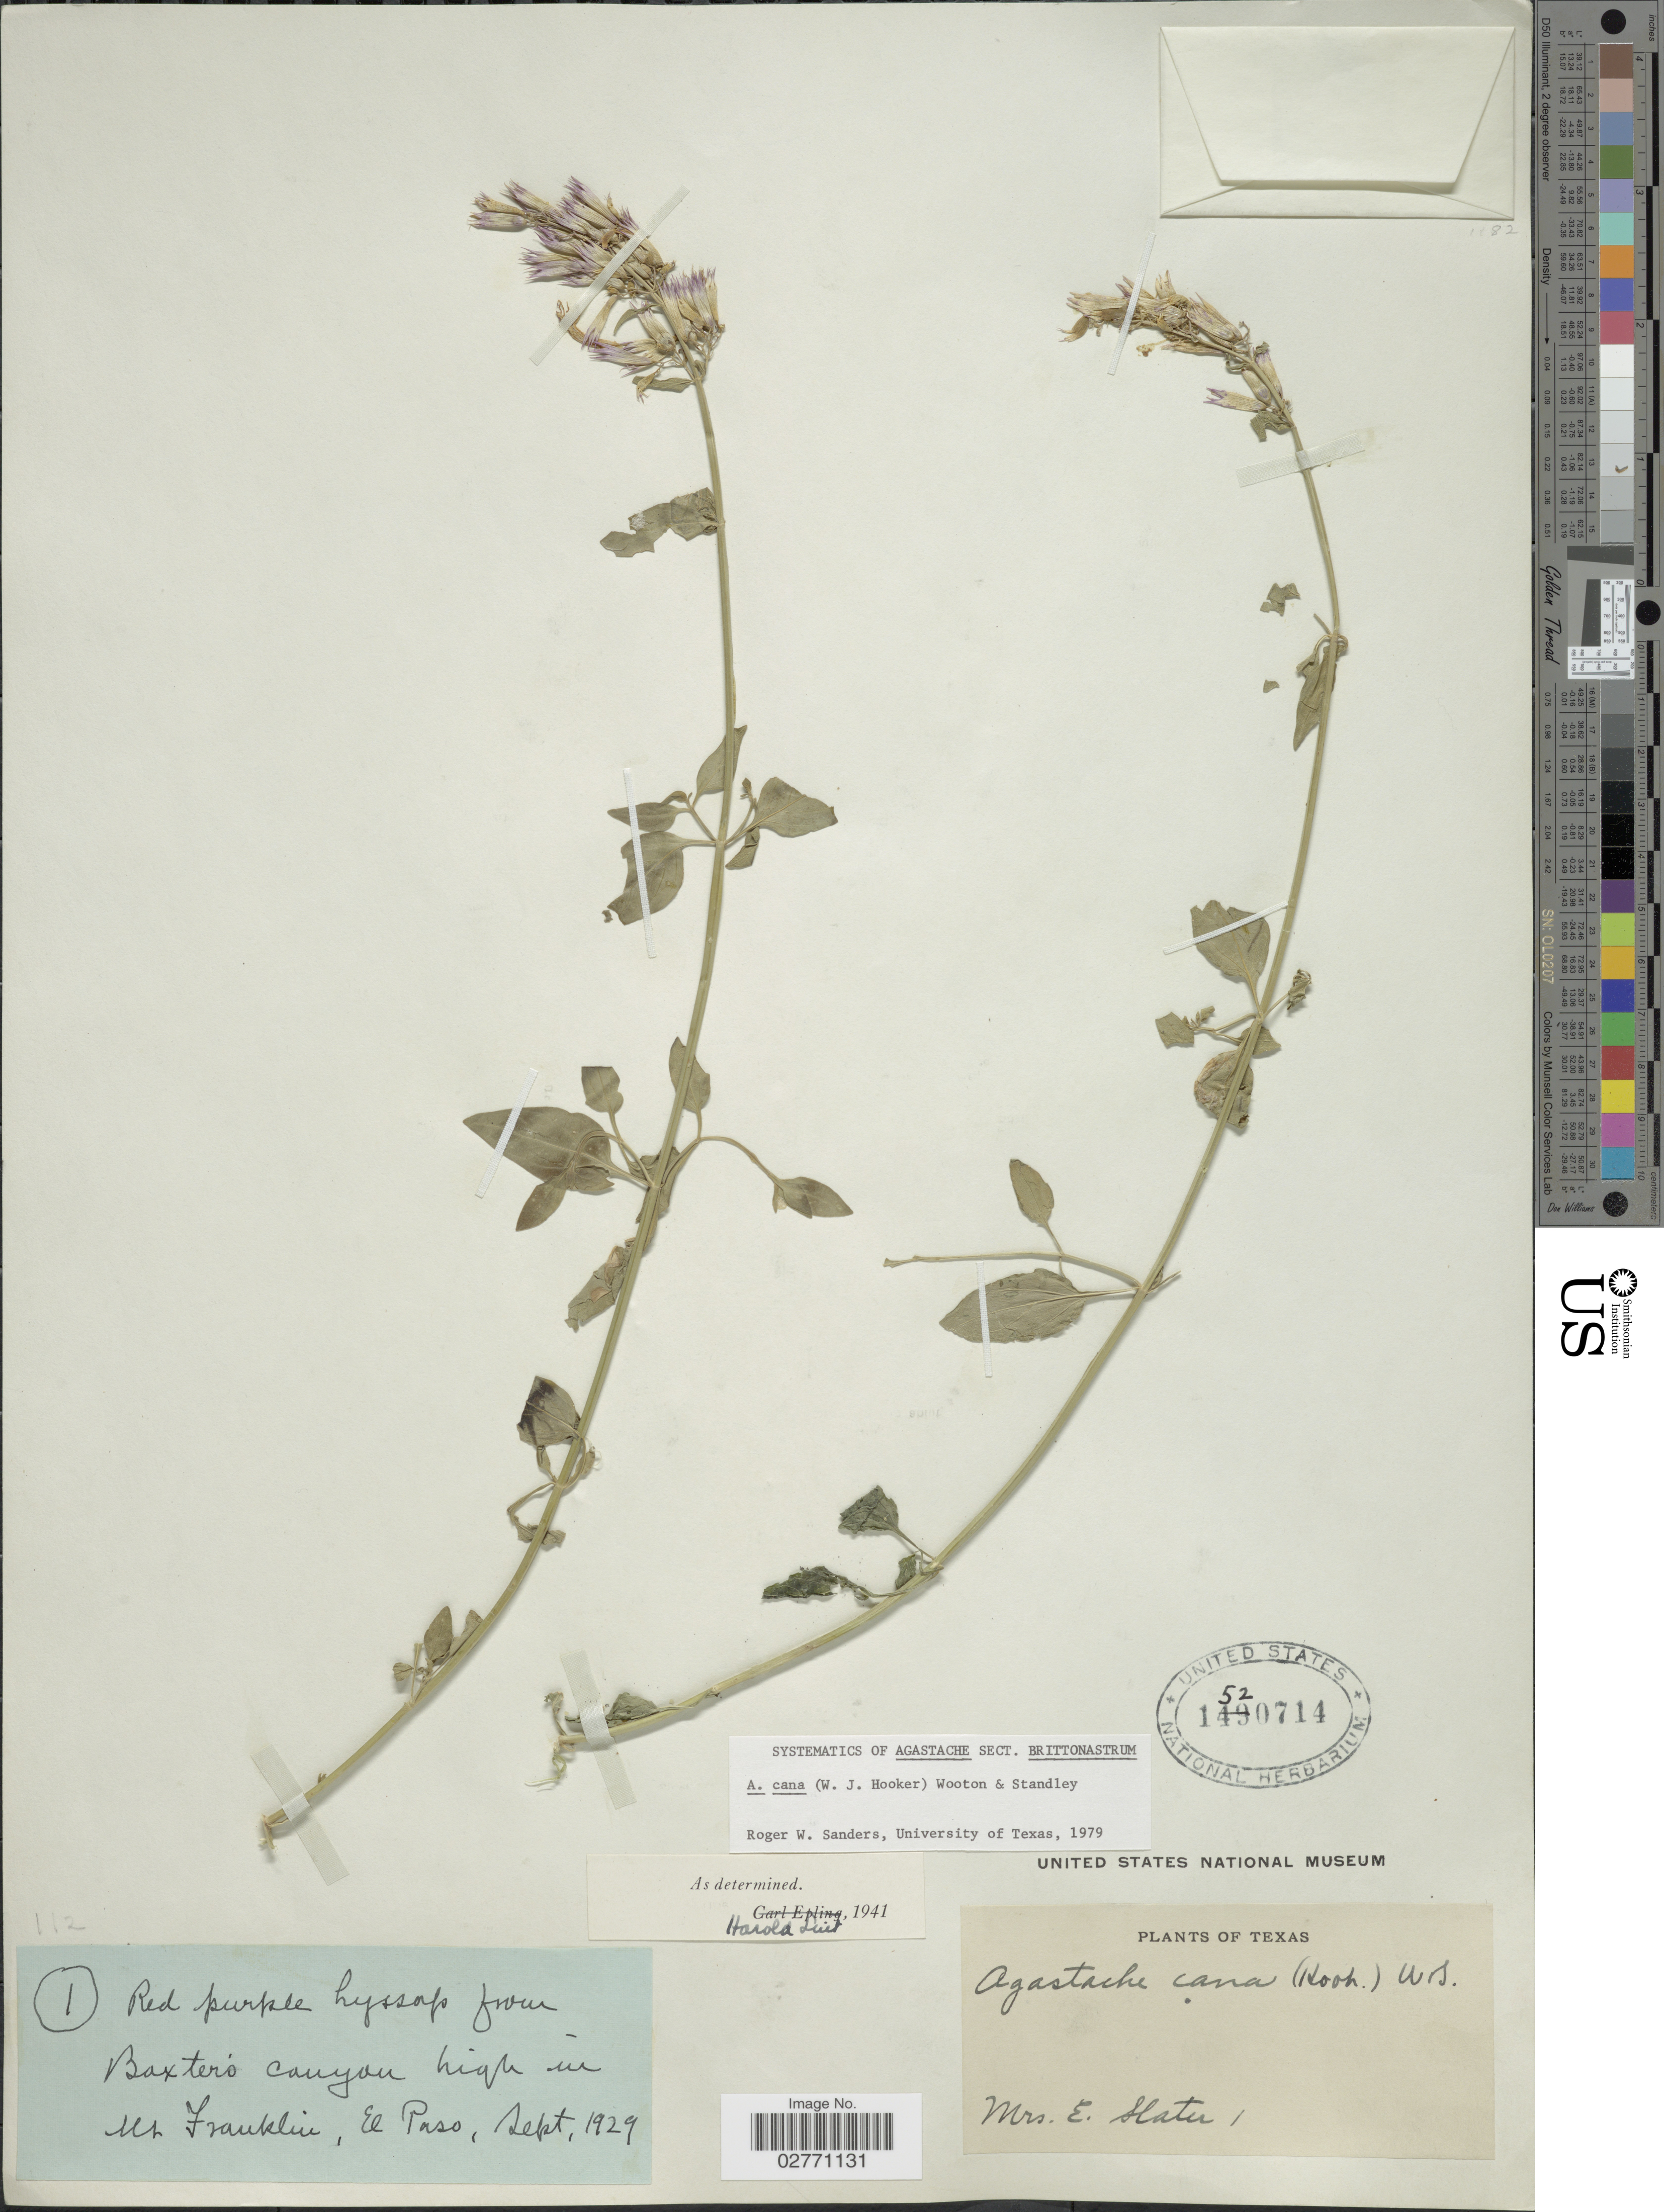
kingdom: Plantae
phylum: Tracheophyta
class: Magnoliopsida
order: Lamiales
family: Lamiaceae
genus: Agastache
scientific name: Agastache cana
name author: (Hook.) Wooton & Standl.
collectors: E. Slater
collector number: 1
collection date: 1929-09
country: United States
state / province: Texas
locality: Baxtero canyon high in Mt. Franklin, El Paso.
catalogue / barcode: US 1520714